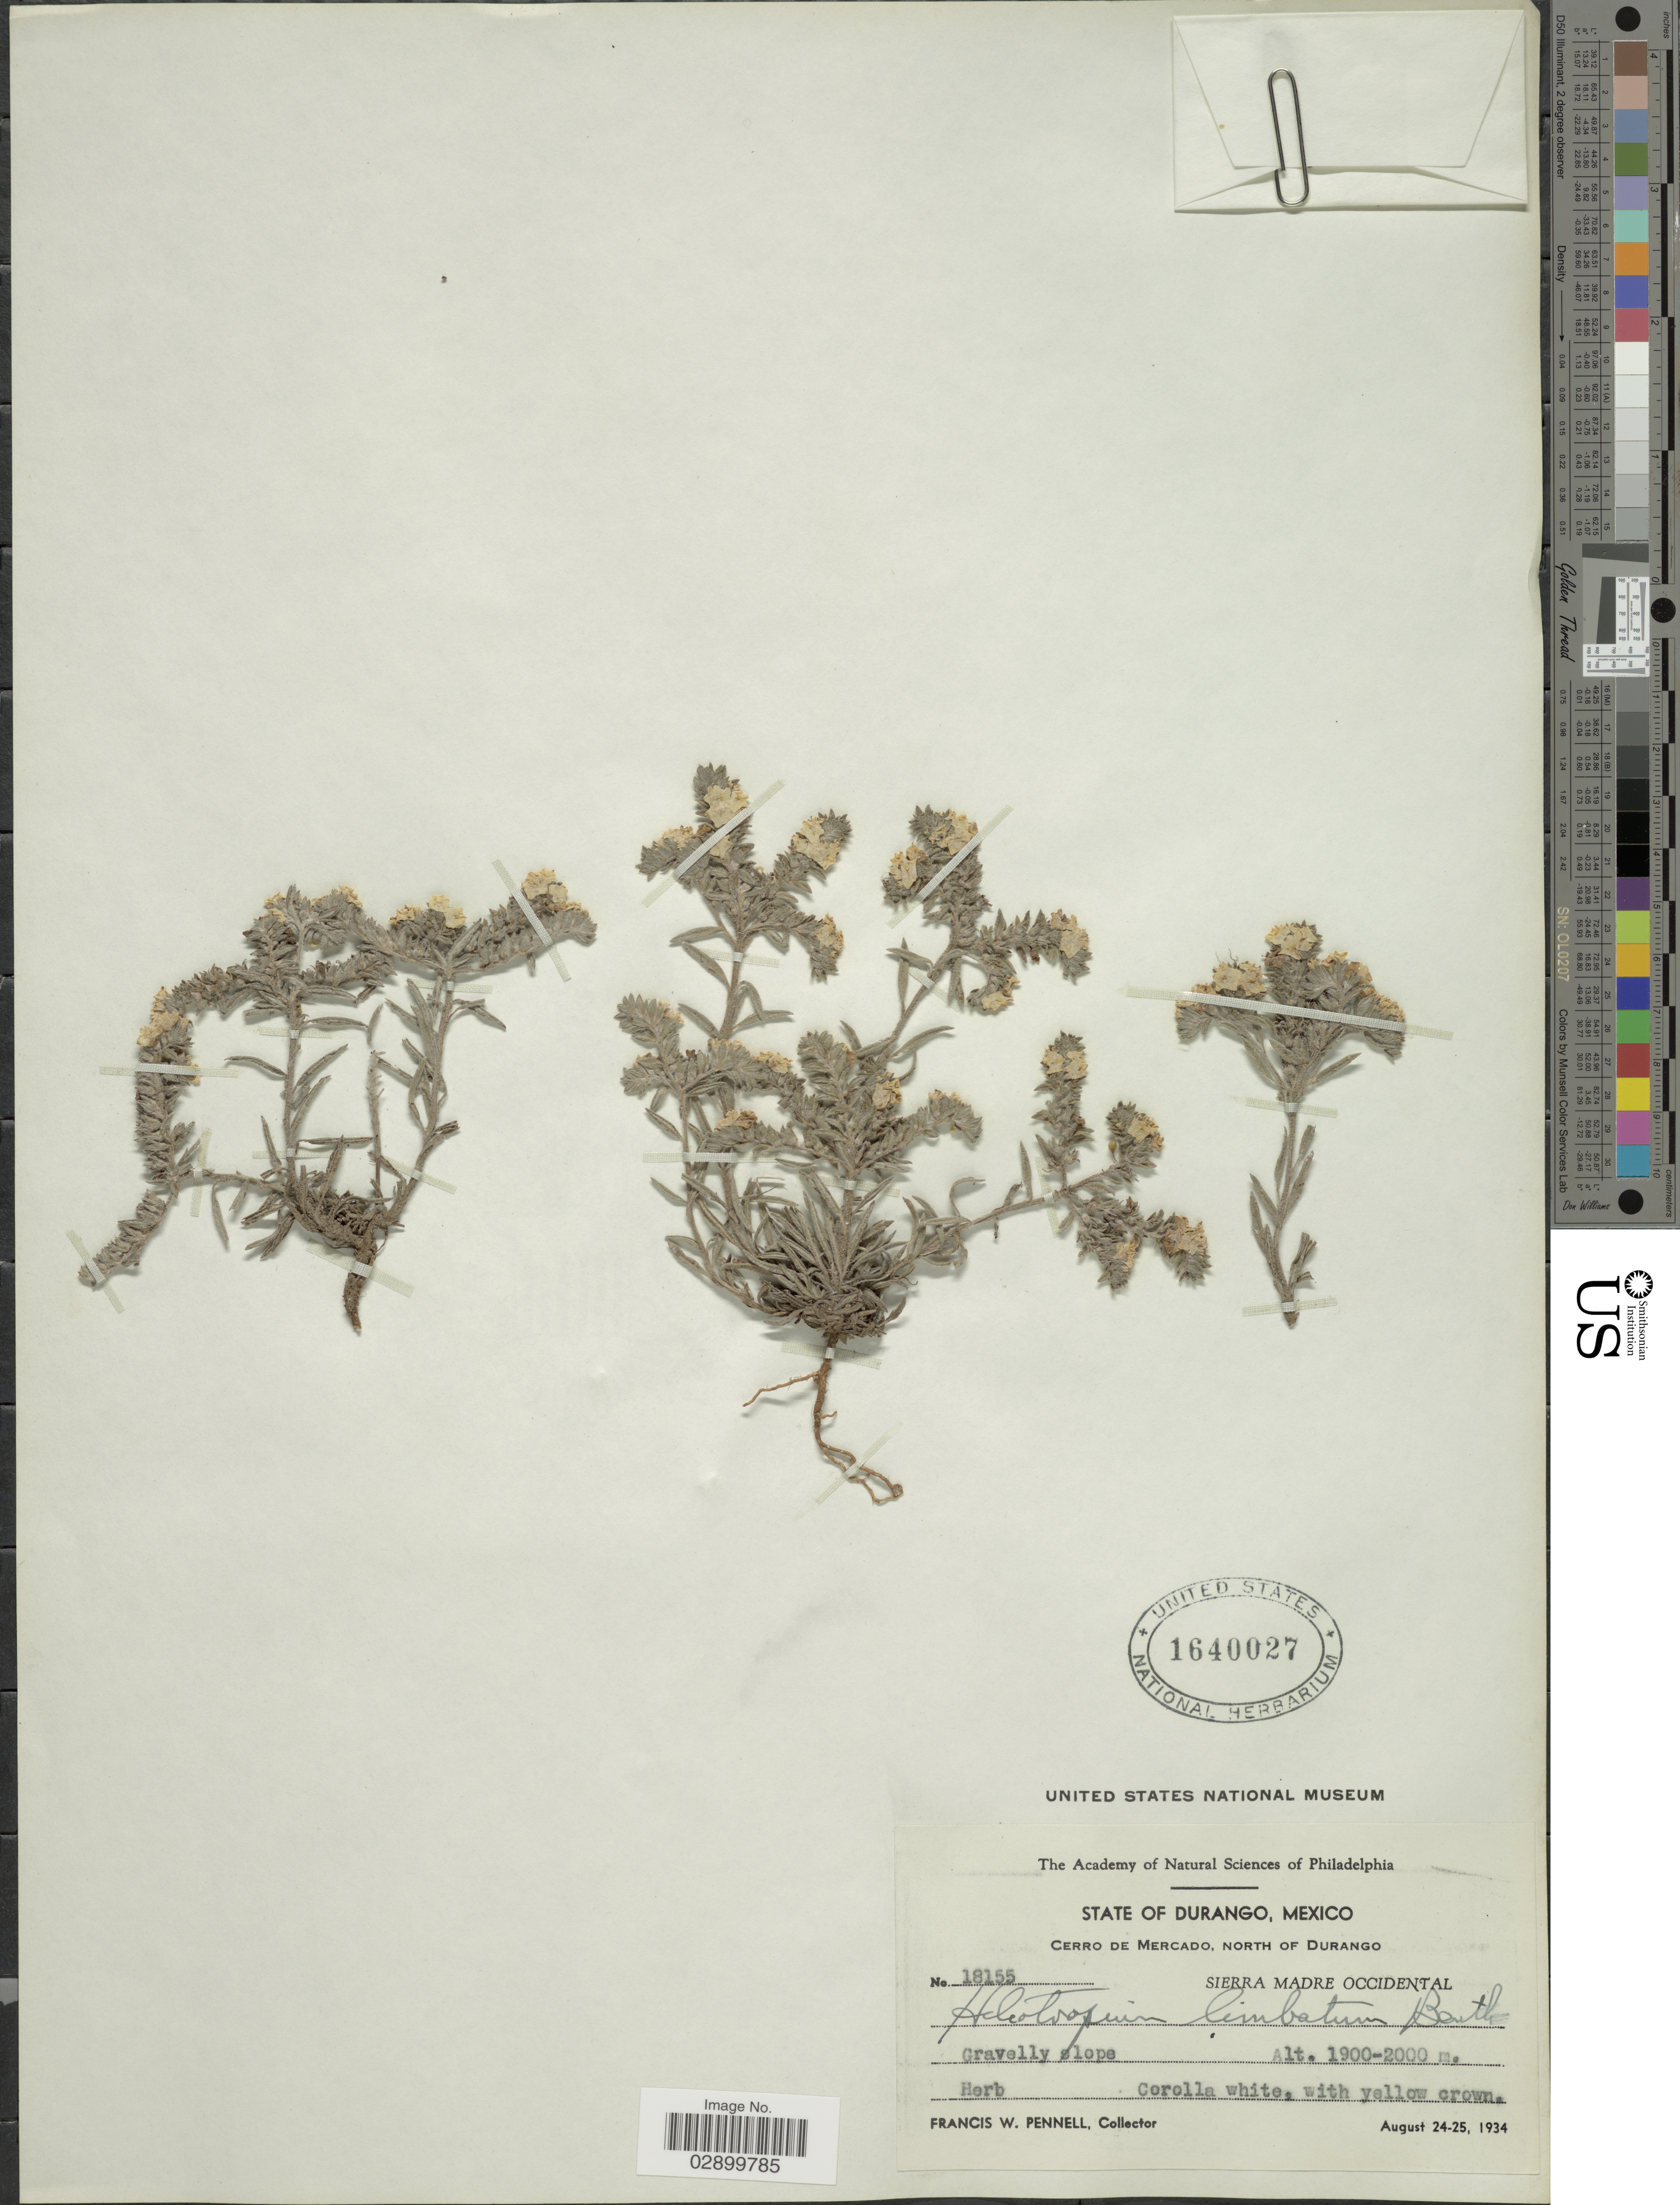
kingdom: Plantae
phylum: Tracheophyta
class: Magnoliopsida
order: Boraginales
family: Heliotropiaceae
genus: Heliotropium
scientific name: Heliotropium limbatum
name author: Benth.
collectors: F. W. Pennell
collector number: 18155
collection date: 1934-08-24/1934-08-25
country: Mexico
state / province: Durango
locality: Cerro de Mercado, north of Durango. Sierra Madre Occidental.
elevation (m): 1900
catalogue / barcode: US 1640027